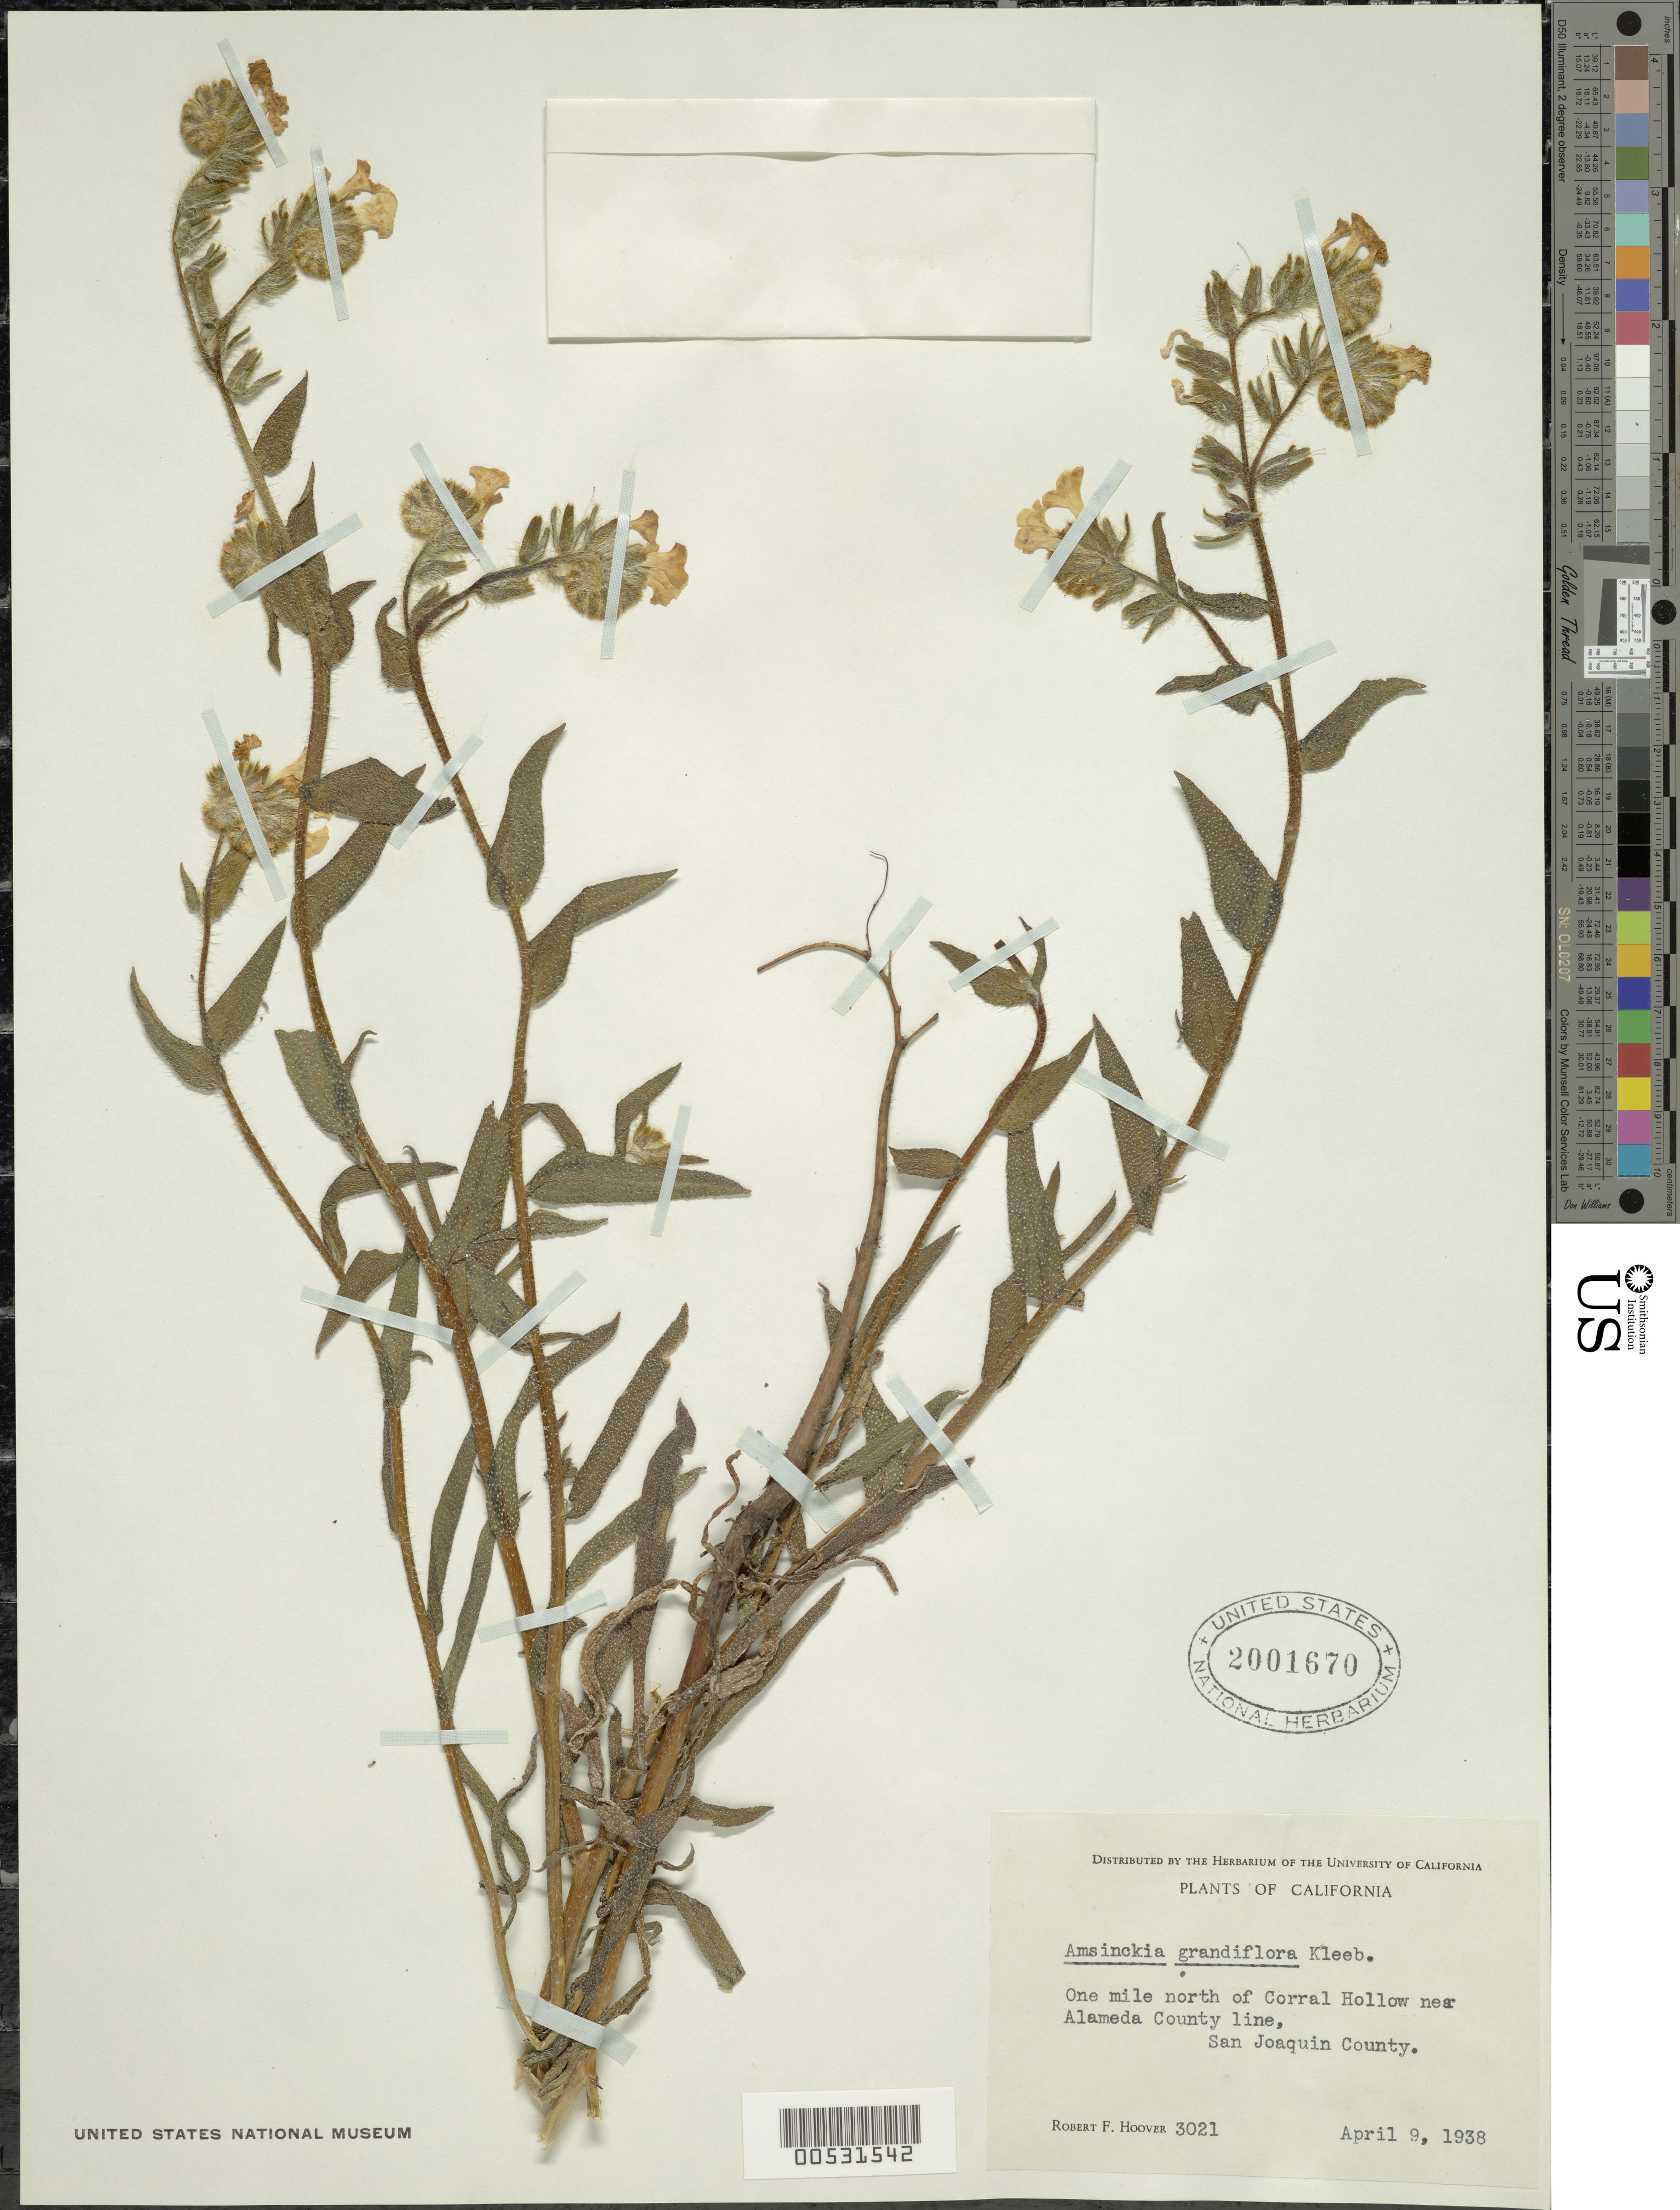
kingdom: Plantae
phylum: Tracheophyta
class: Magnoliopsida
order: Boraginales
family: Boraginaceae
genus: Amsinckia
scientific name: Amsinckia grandiflora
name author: Kleeb.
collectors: R. F. Hoover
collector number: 3021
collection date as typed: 09 Apr 1938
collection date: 1938-04-09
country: United States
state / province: California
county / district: San Joaquin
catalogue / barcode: US 2001670